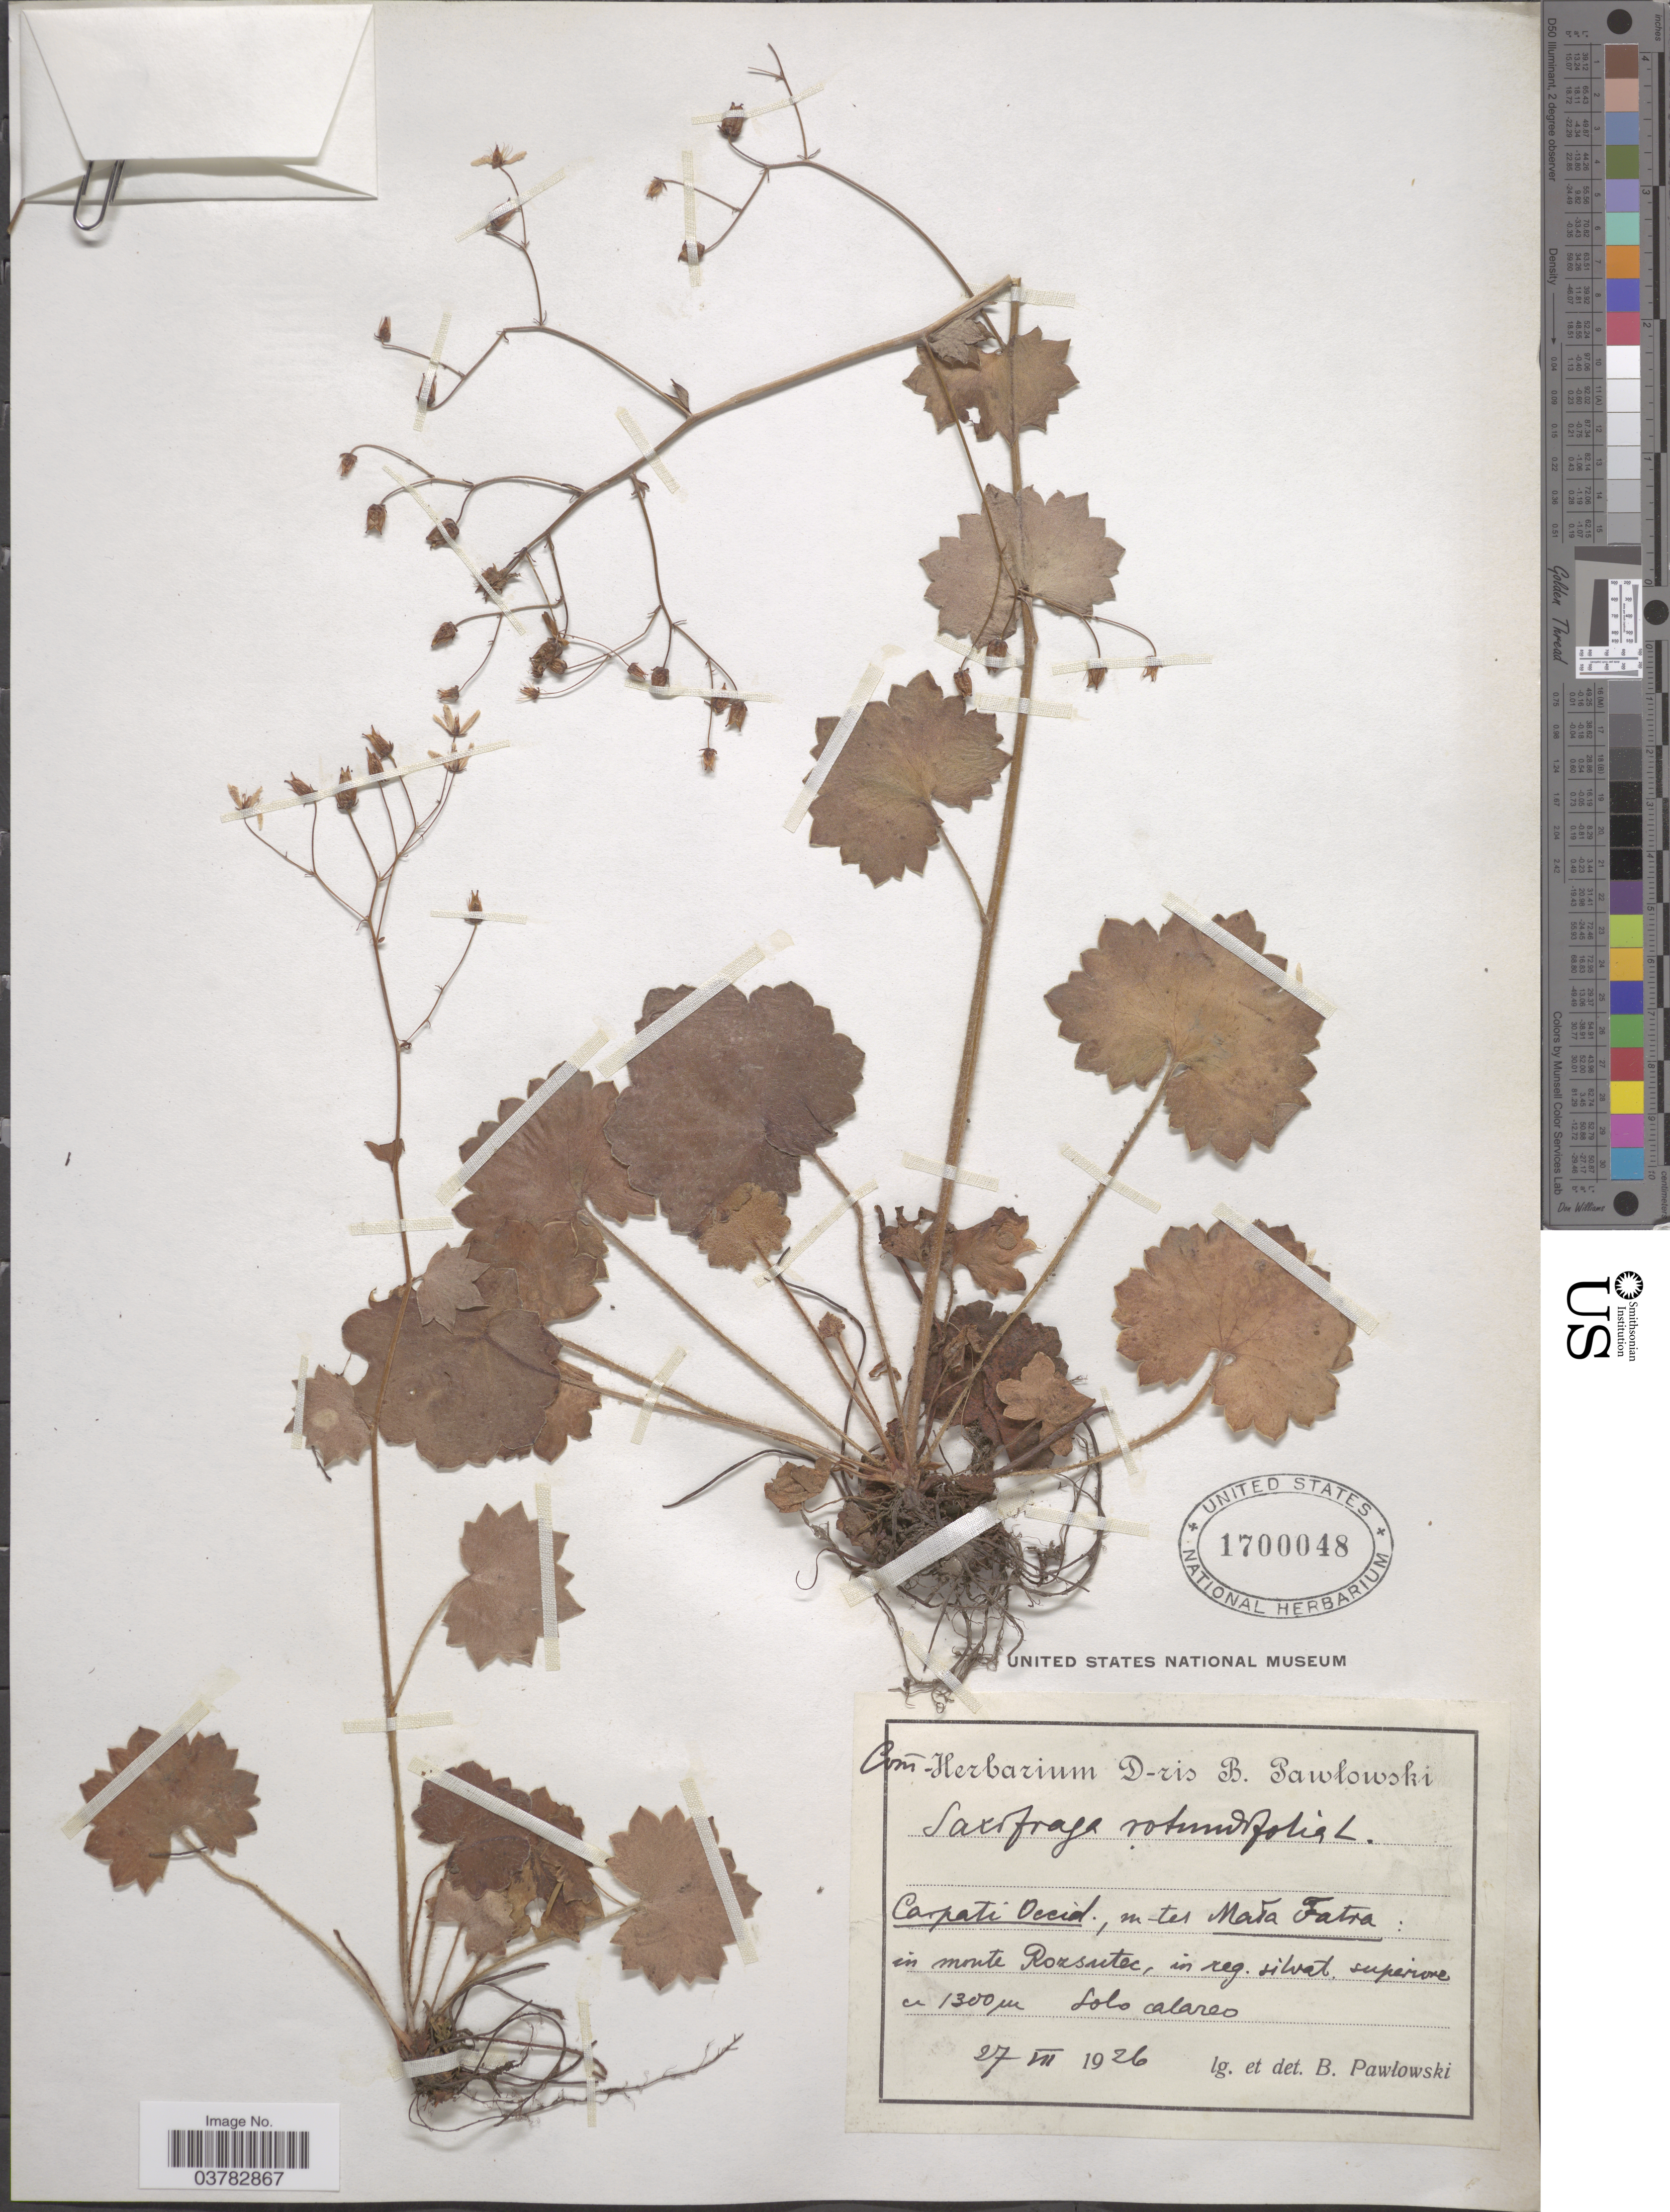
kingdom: Plantae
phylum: Tracheophyta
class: Magnoliopsida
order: Saxifragales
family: Saxifragaceae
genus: Saxifraga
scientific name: Saxifraga rotundifolia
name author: L.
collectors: B. Pawlowski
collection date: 1926-07-27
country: Slovakia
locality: Carpati Occid, in tes Mala Fatra: in monte Rozsutec, in reg. silvet. superior.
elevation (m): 1300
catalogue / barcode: US 1700048